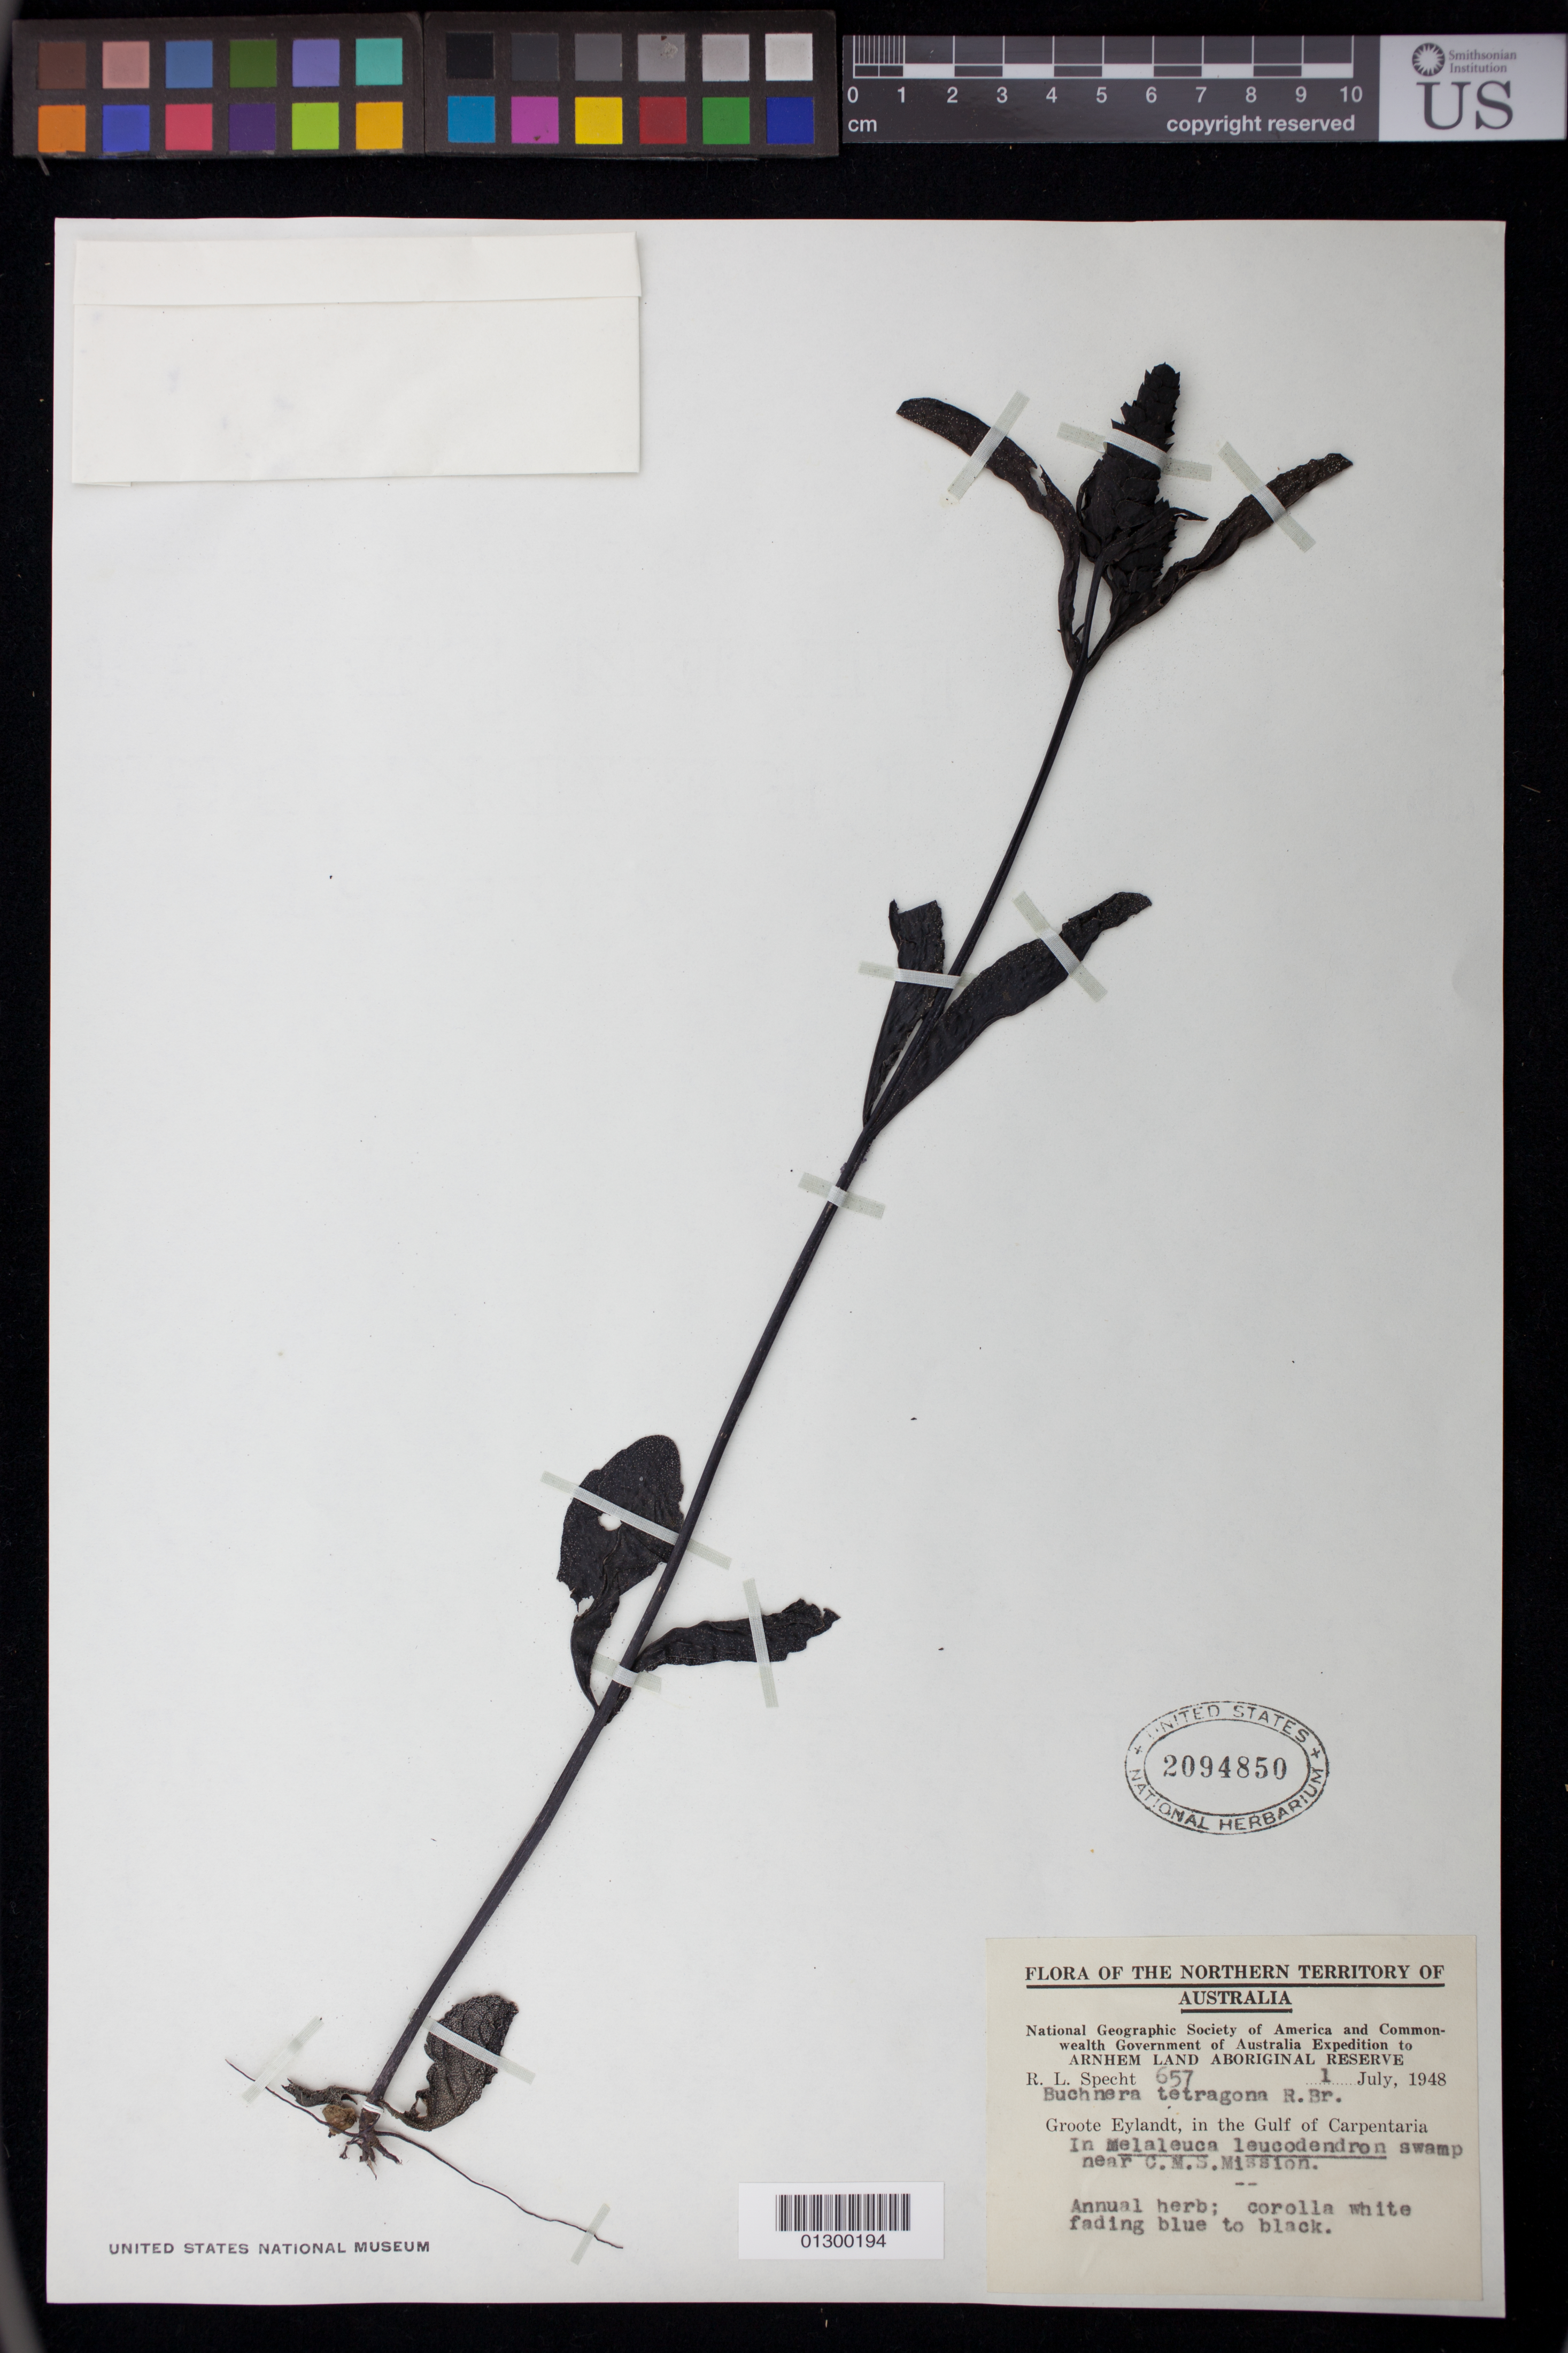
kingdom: Plantae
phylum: Tracheophyta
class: Magnoliopsida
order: Lamiales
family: Orobanchaceae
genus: Buchnera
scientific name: Buchnera tetragona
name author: R. Br.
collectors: R. L. Specht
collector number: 657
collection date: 1948-07-01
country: Australia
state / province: Northern Territory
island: Groote Eylandt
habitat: In moist Melaleuca leucodendron swamp near C.M.S. Mission.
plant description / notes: Annual herb; corolla white fading blue to black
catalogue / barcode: US 2094850